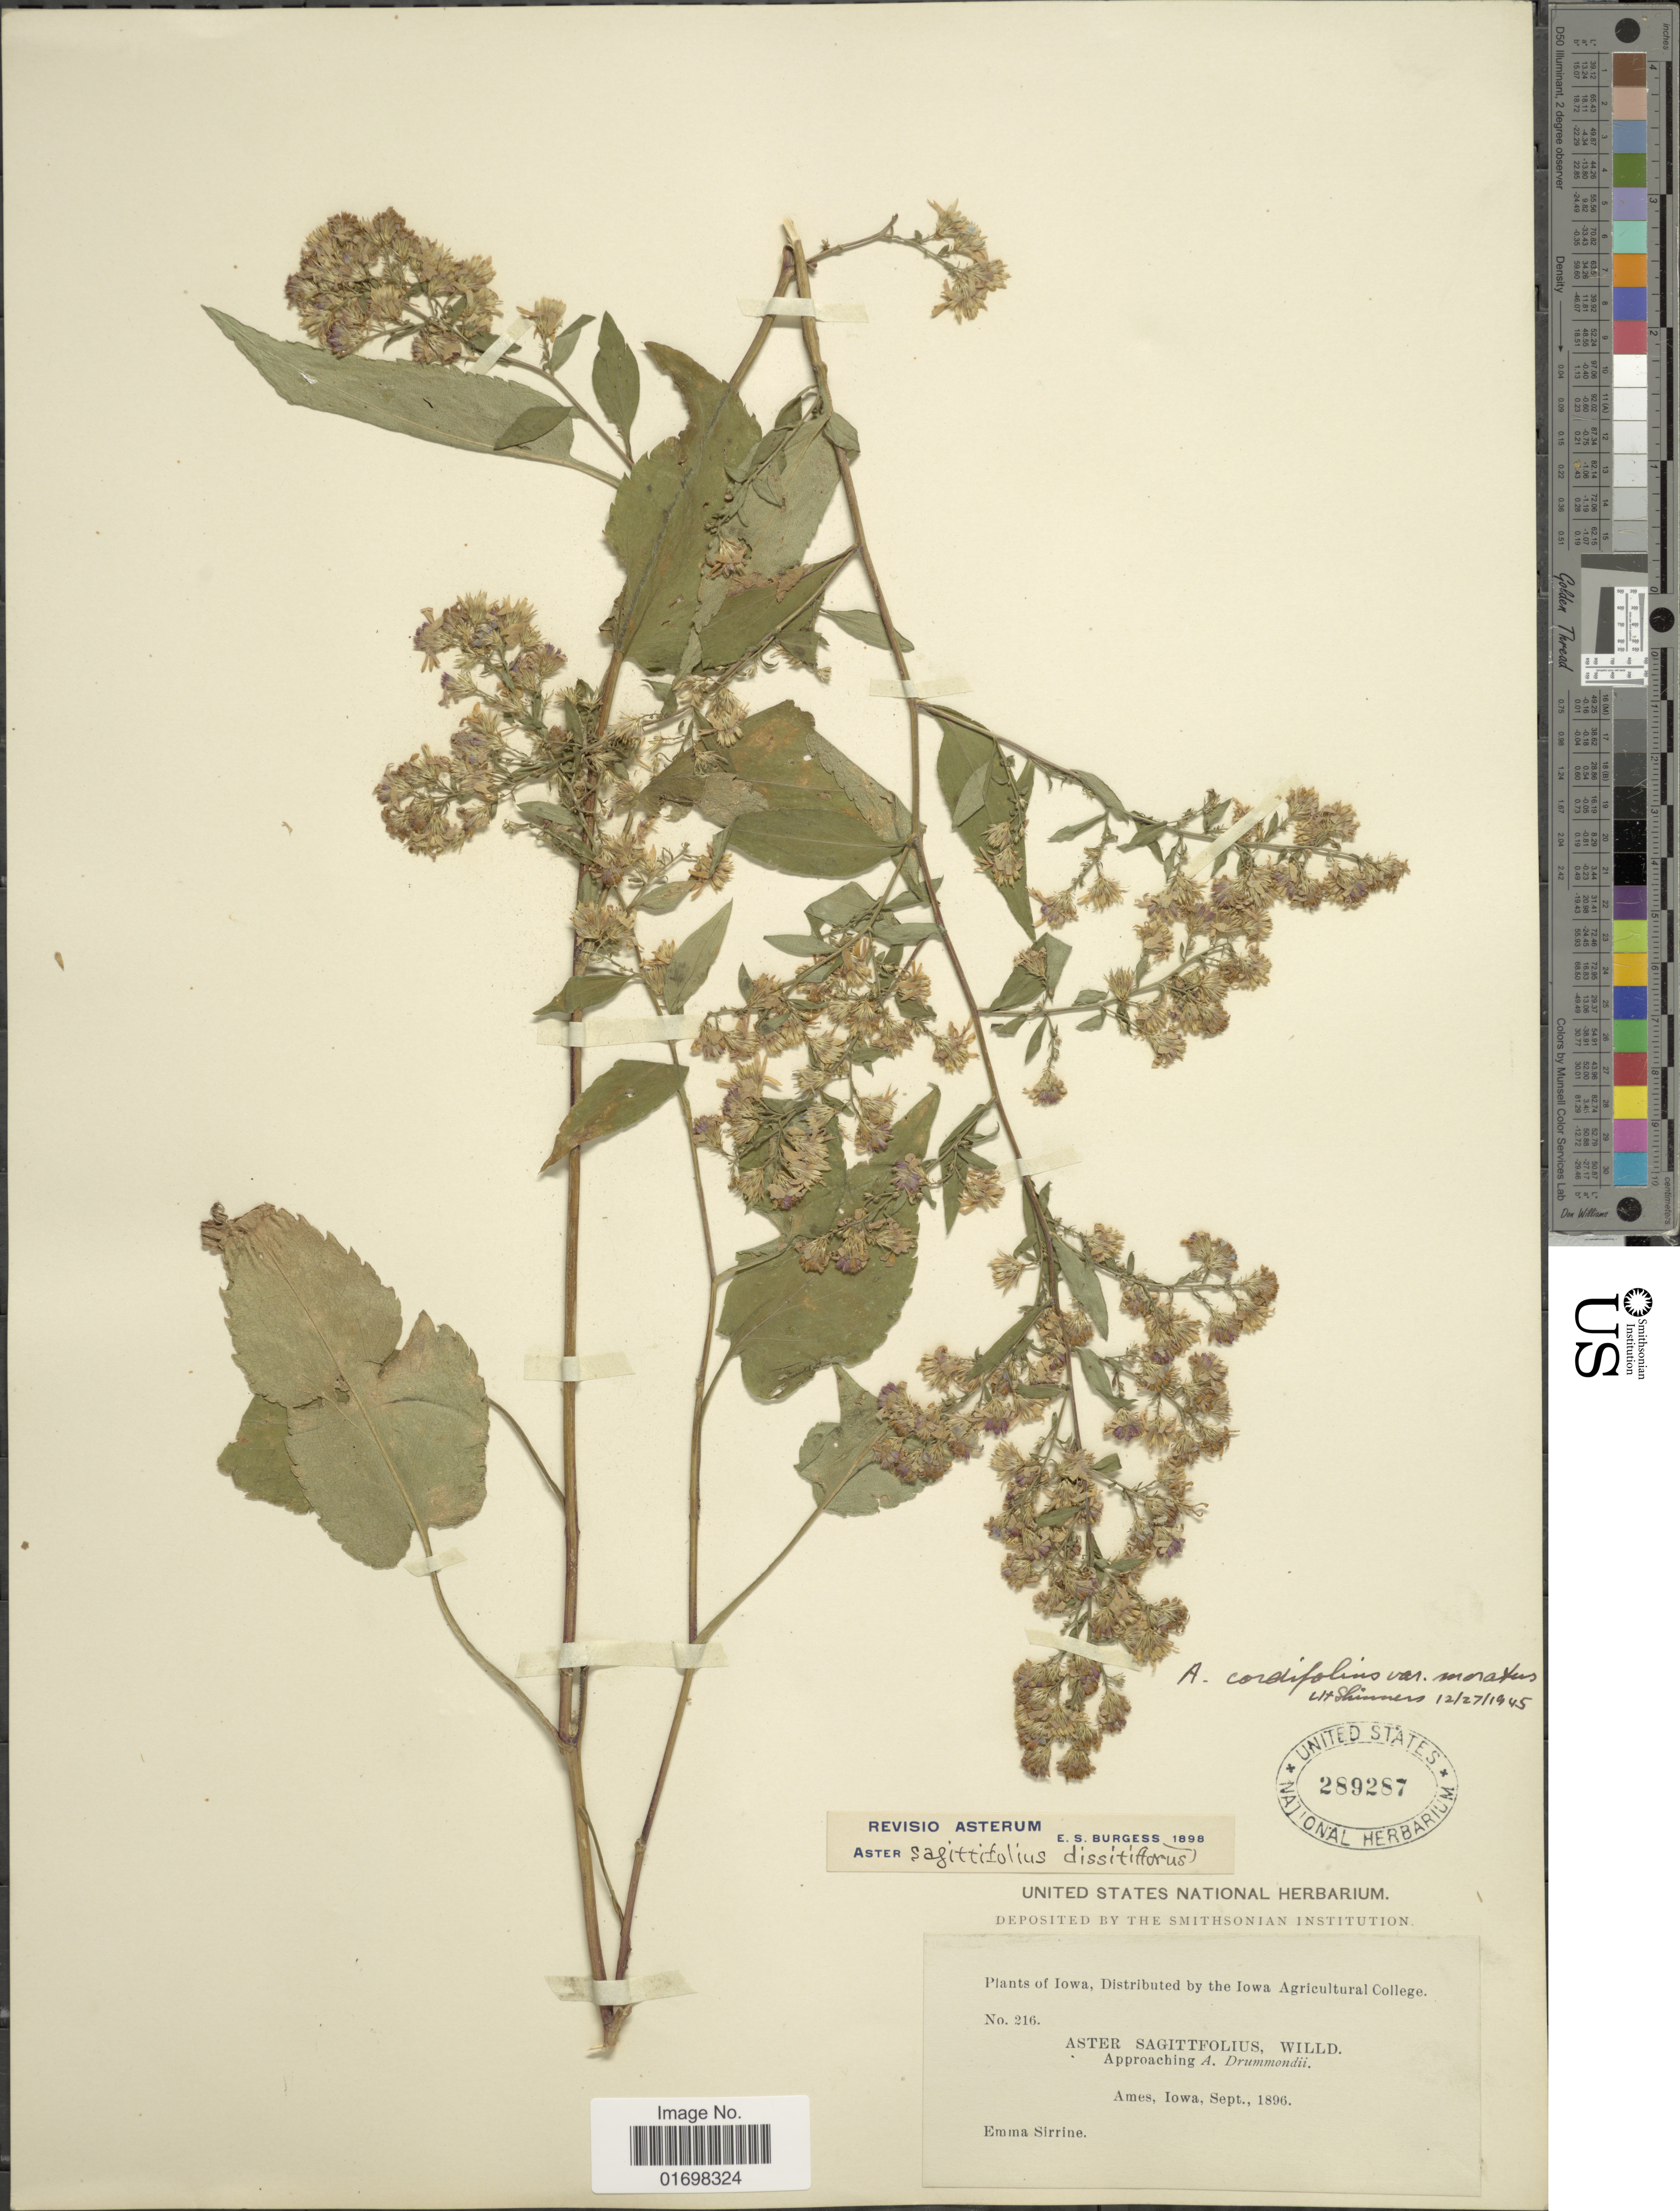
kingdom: Plantae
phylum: Tracheophyta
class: Magnoliopsida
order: Asterales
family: Asteraceae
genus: Symphyotrichum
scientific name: Symphyotrichum cordifolium var. moratum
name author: (Shinners) G.L. Nesom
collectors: E. Sirrine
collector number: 26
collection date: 1896-09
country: United States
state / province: Iowa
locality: Ames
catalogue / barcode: US 289287